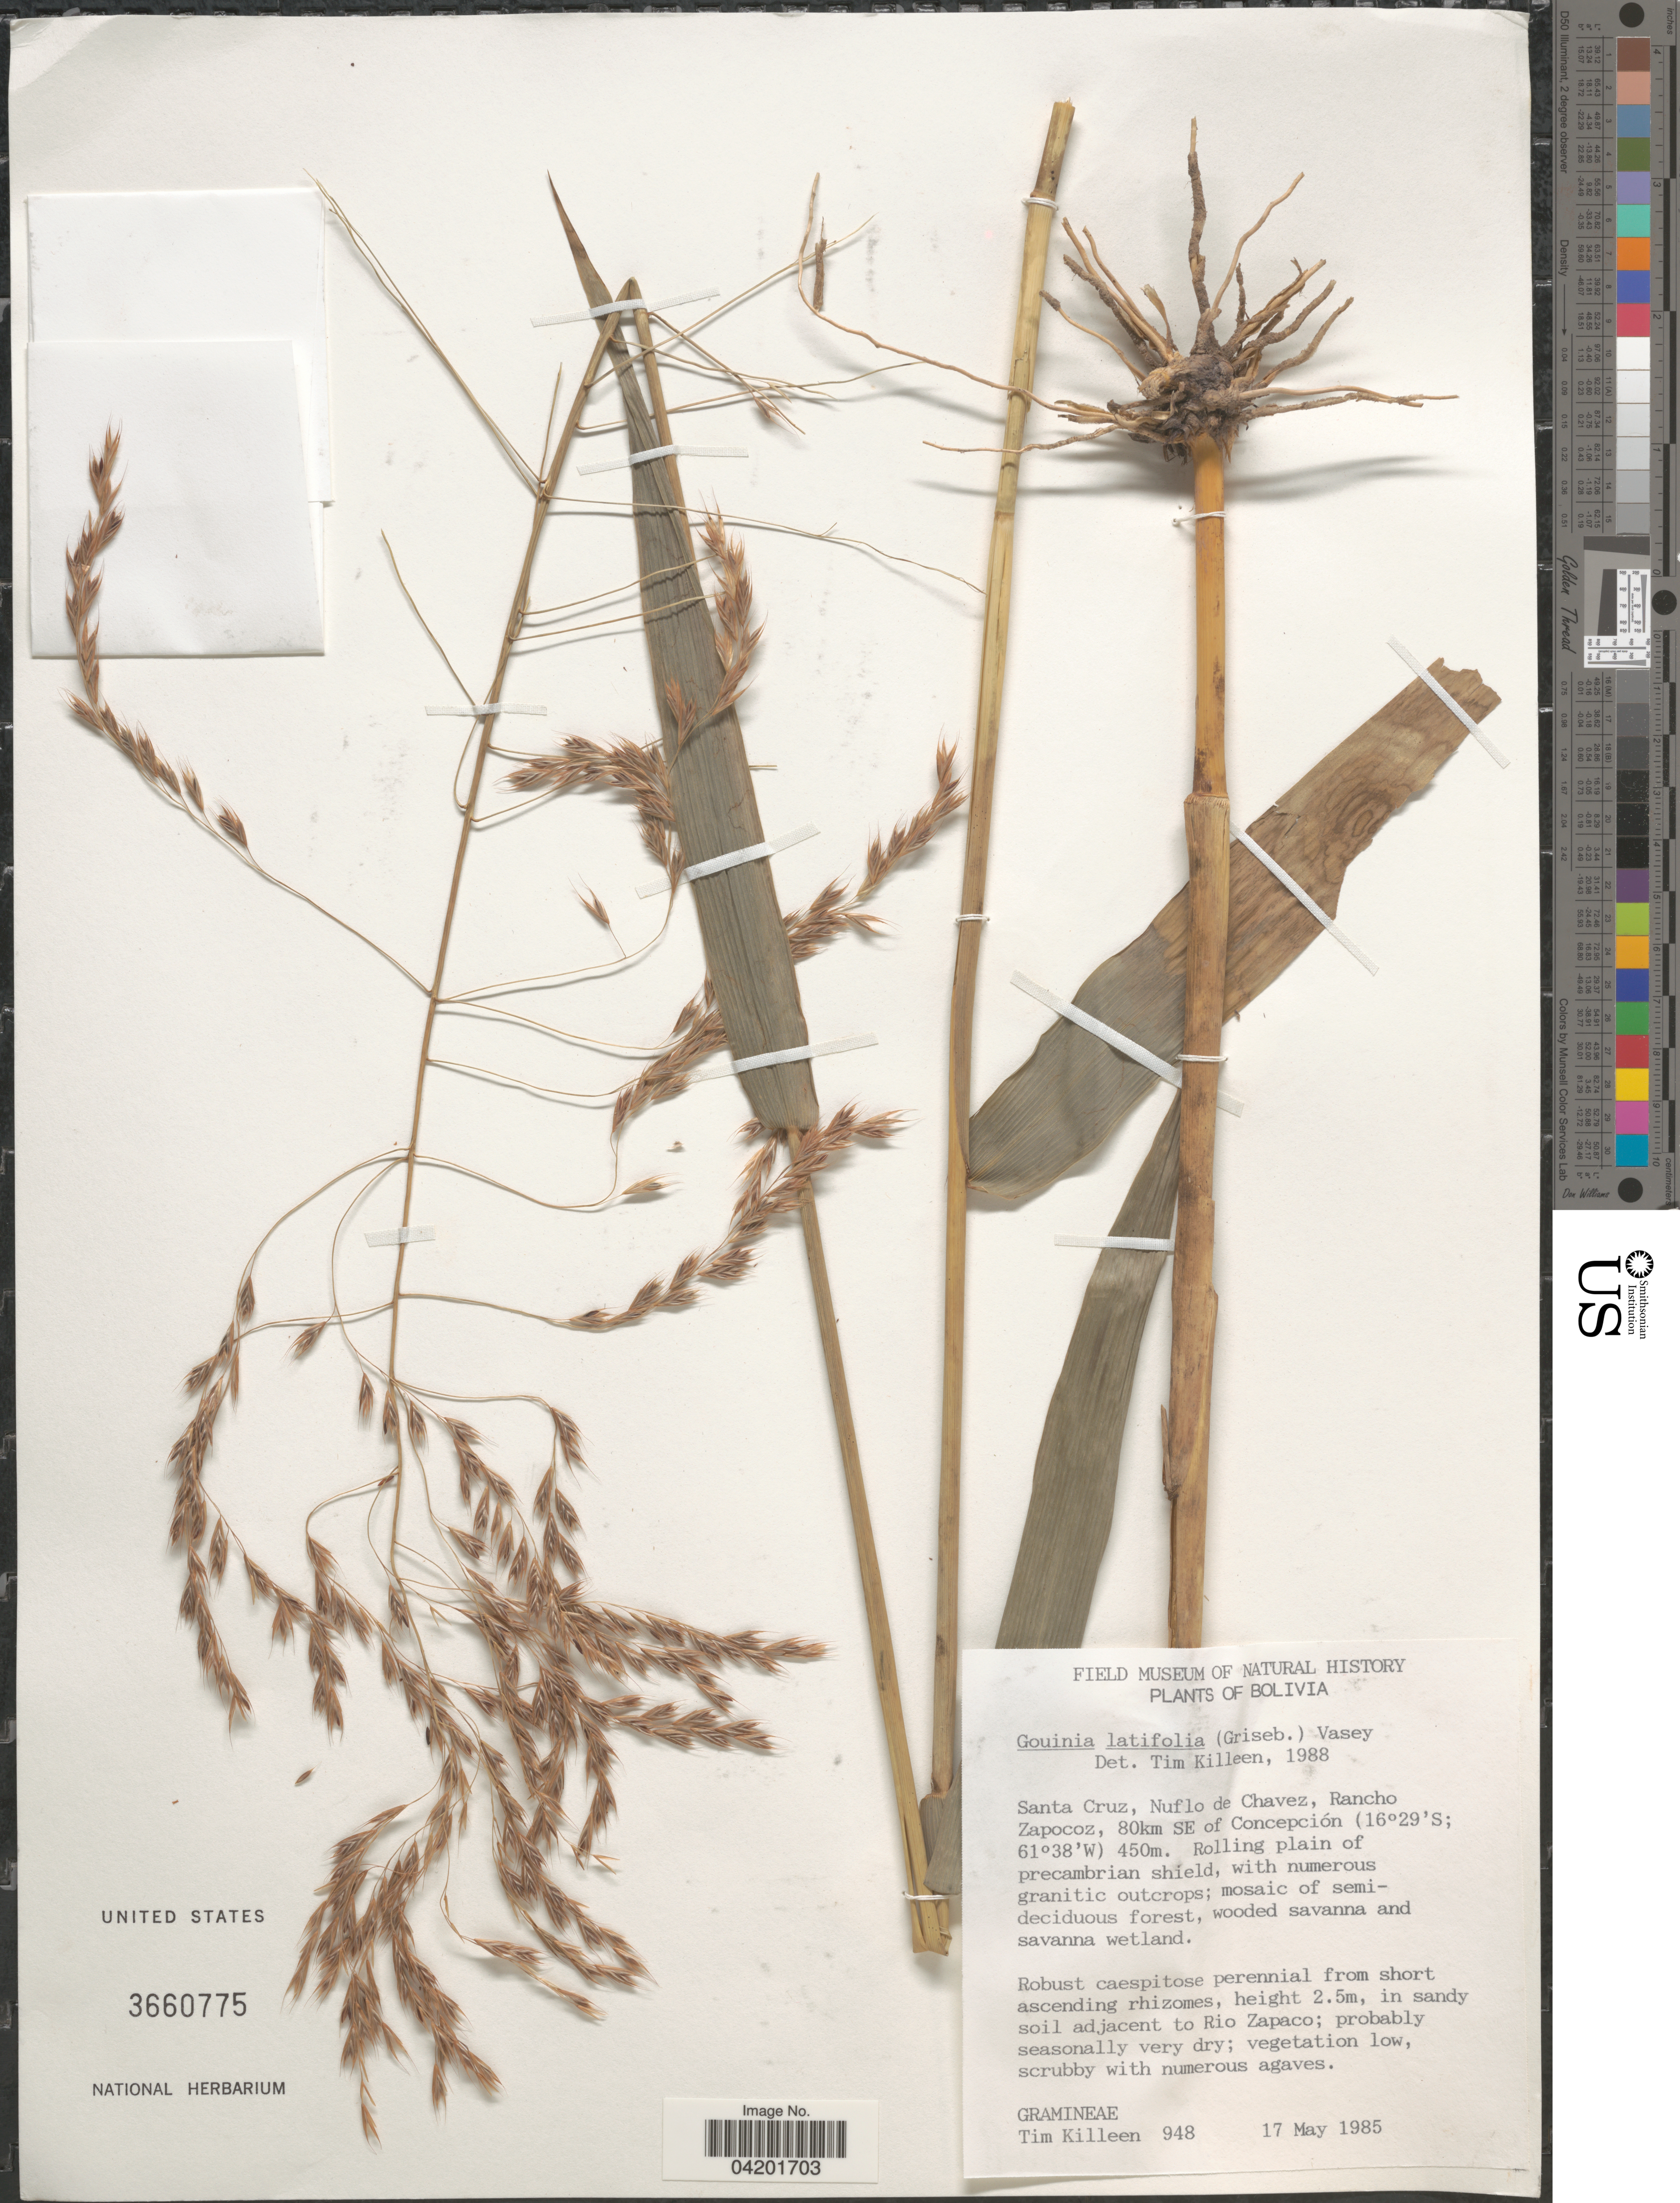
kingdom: Plantae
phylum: Tracheophyta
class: Liliopsida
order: Poales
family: Poaceae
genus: Gouinia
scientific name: Gouinia latifolia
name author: Vasey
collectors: T. J. Killeen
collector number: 948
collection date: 1985-05-17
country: Bolivia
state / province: Santa Cruz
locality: Nuflo de Chavez, Rancho Zapocoz, 80km SE of Concepción. In sandy soil adjacent to Rio Zapaco.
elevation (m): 450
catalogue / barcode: US 3660775